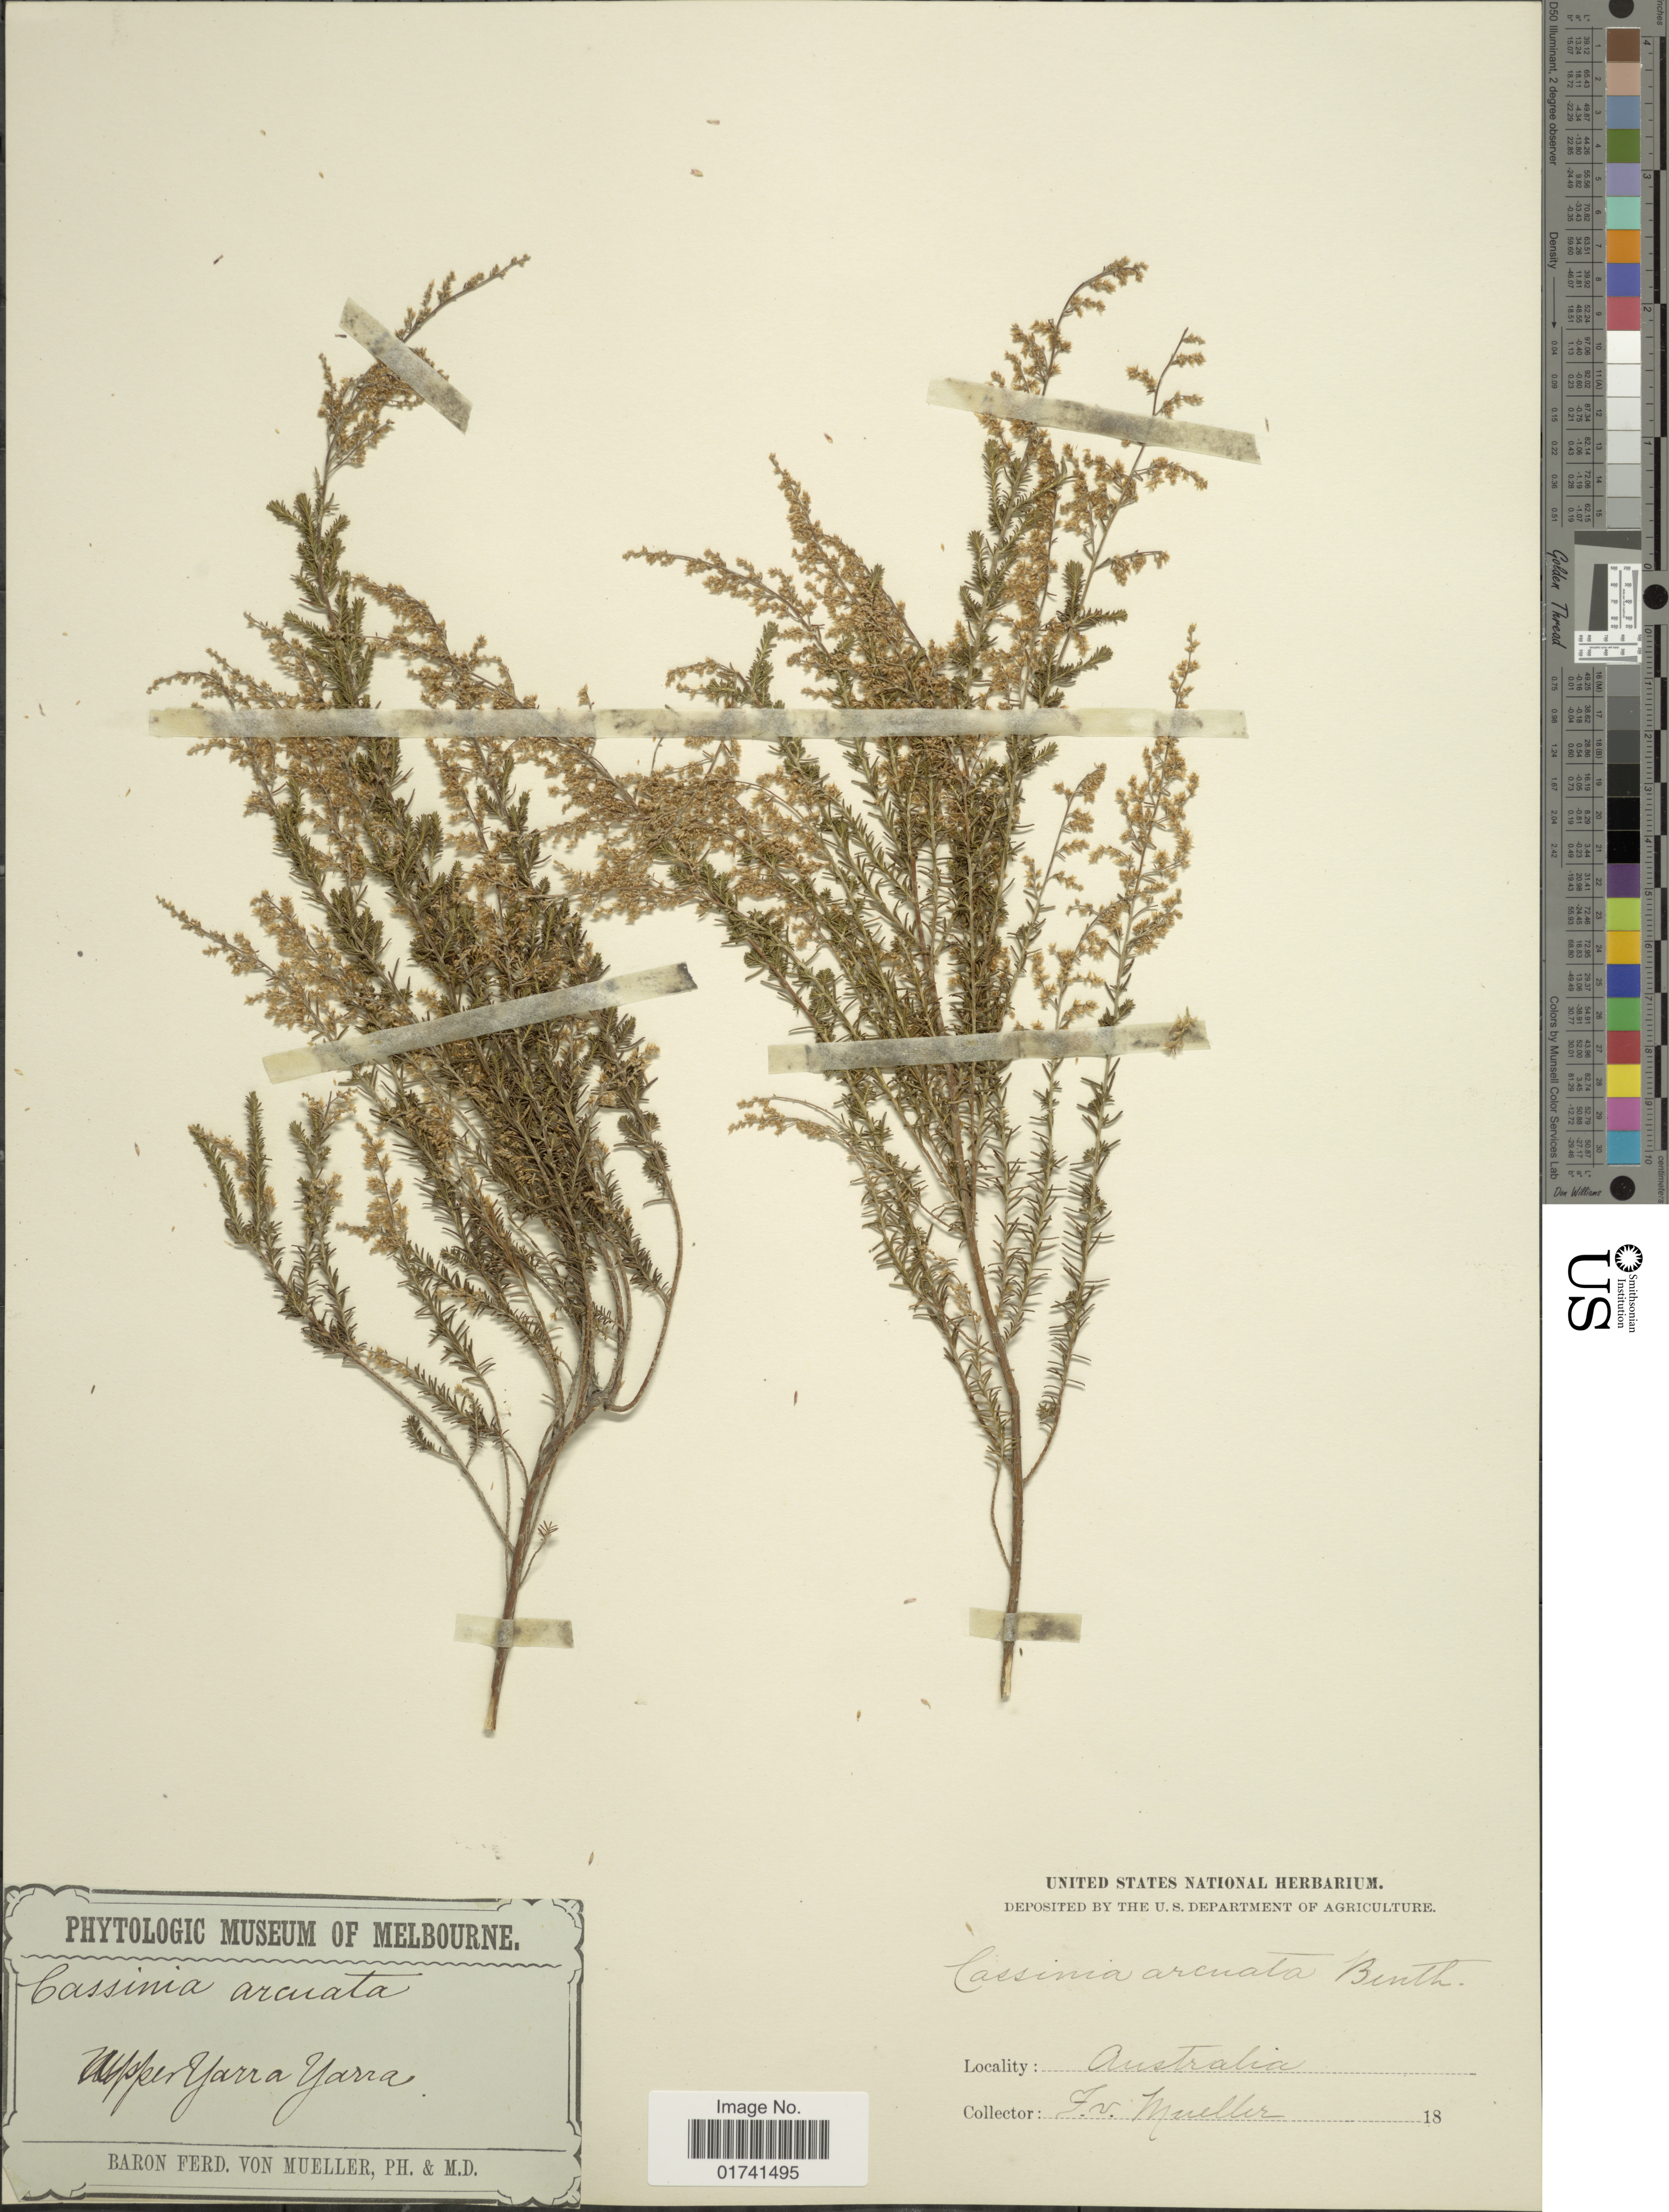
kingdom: Plantae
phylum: Tracheophyta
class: Magnoliopsida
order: Asterales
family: Asteraceae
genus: Cassinia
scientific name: Cassinia arcuata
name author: R. Br.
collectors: B. von Mueller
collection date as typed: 18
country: Australia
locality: Upper Yarra Yarra.